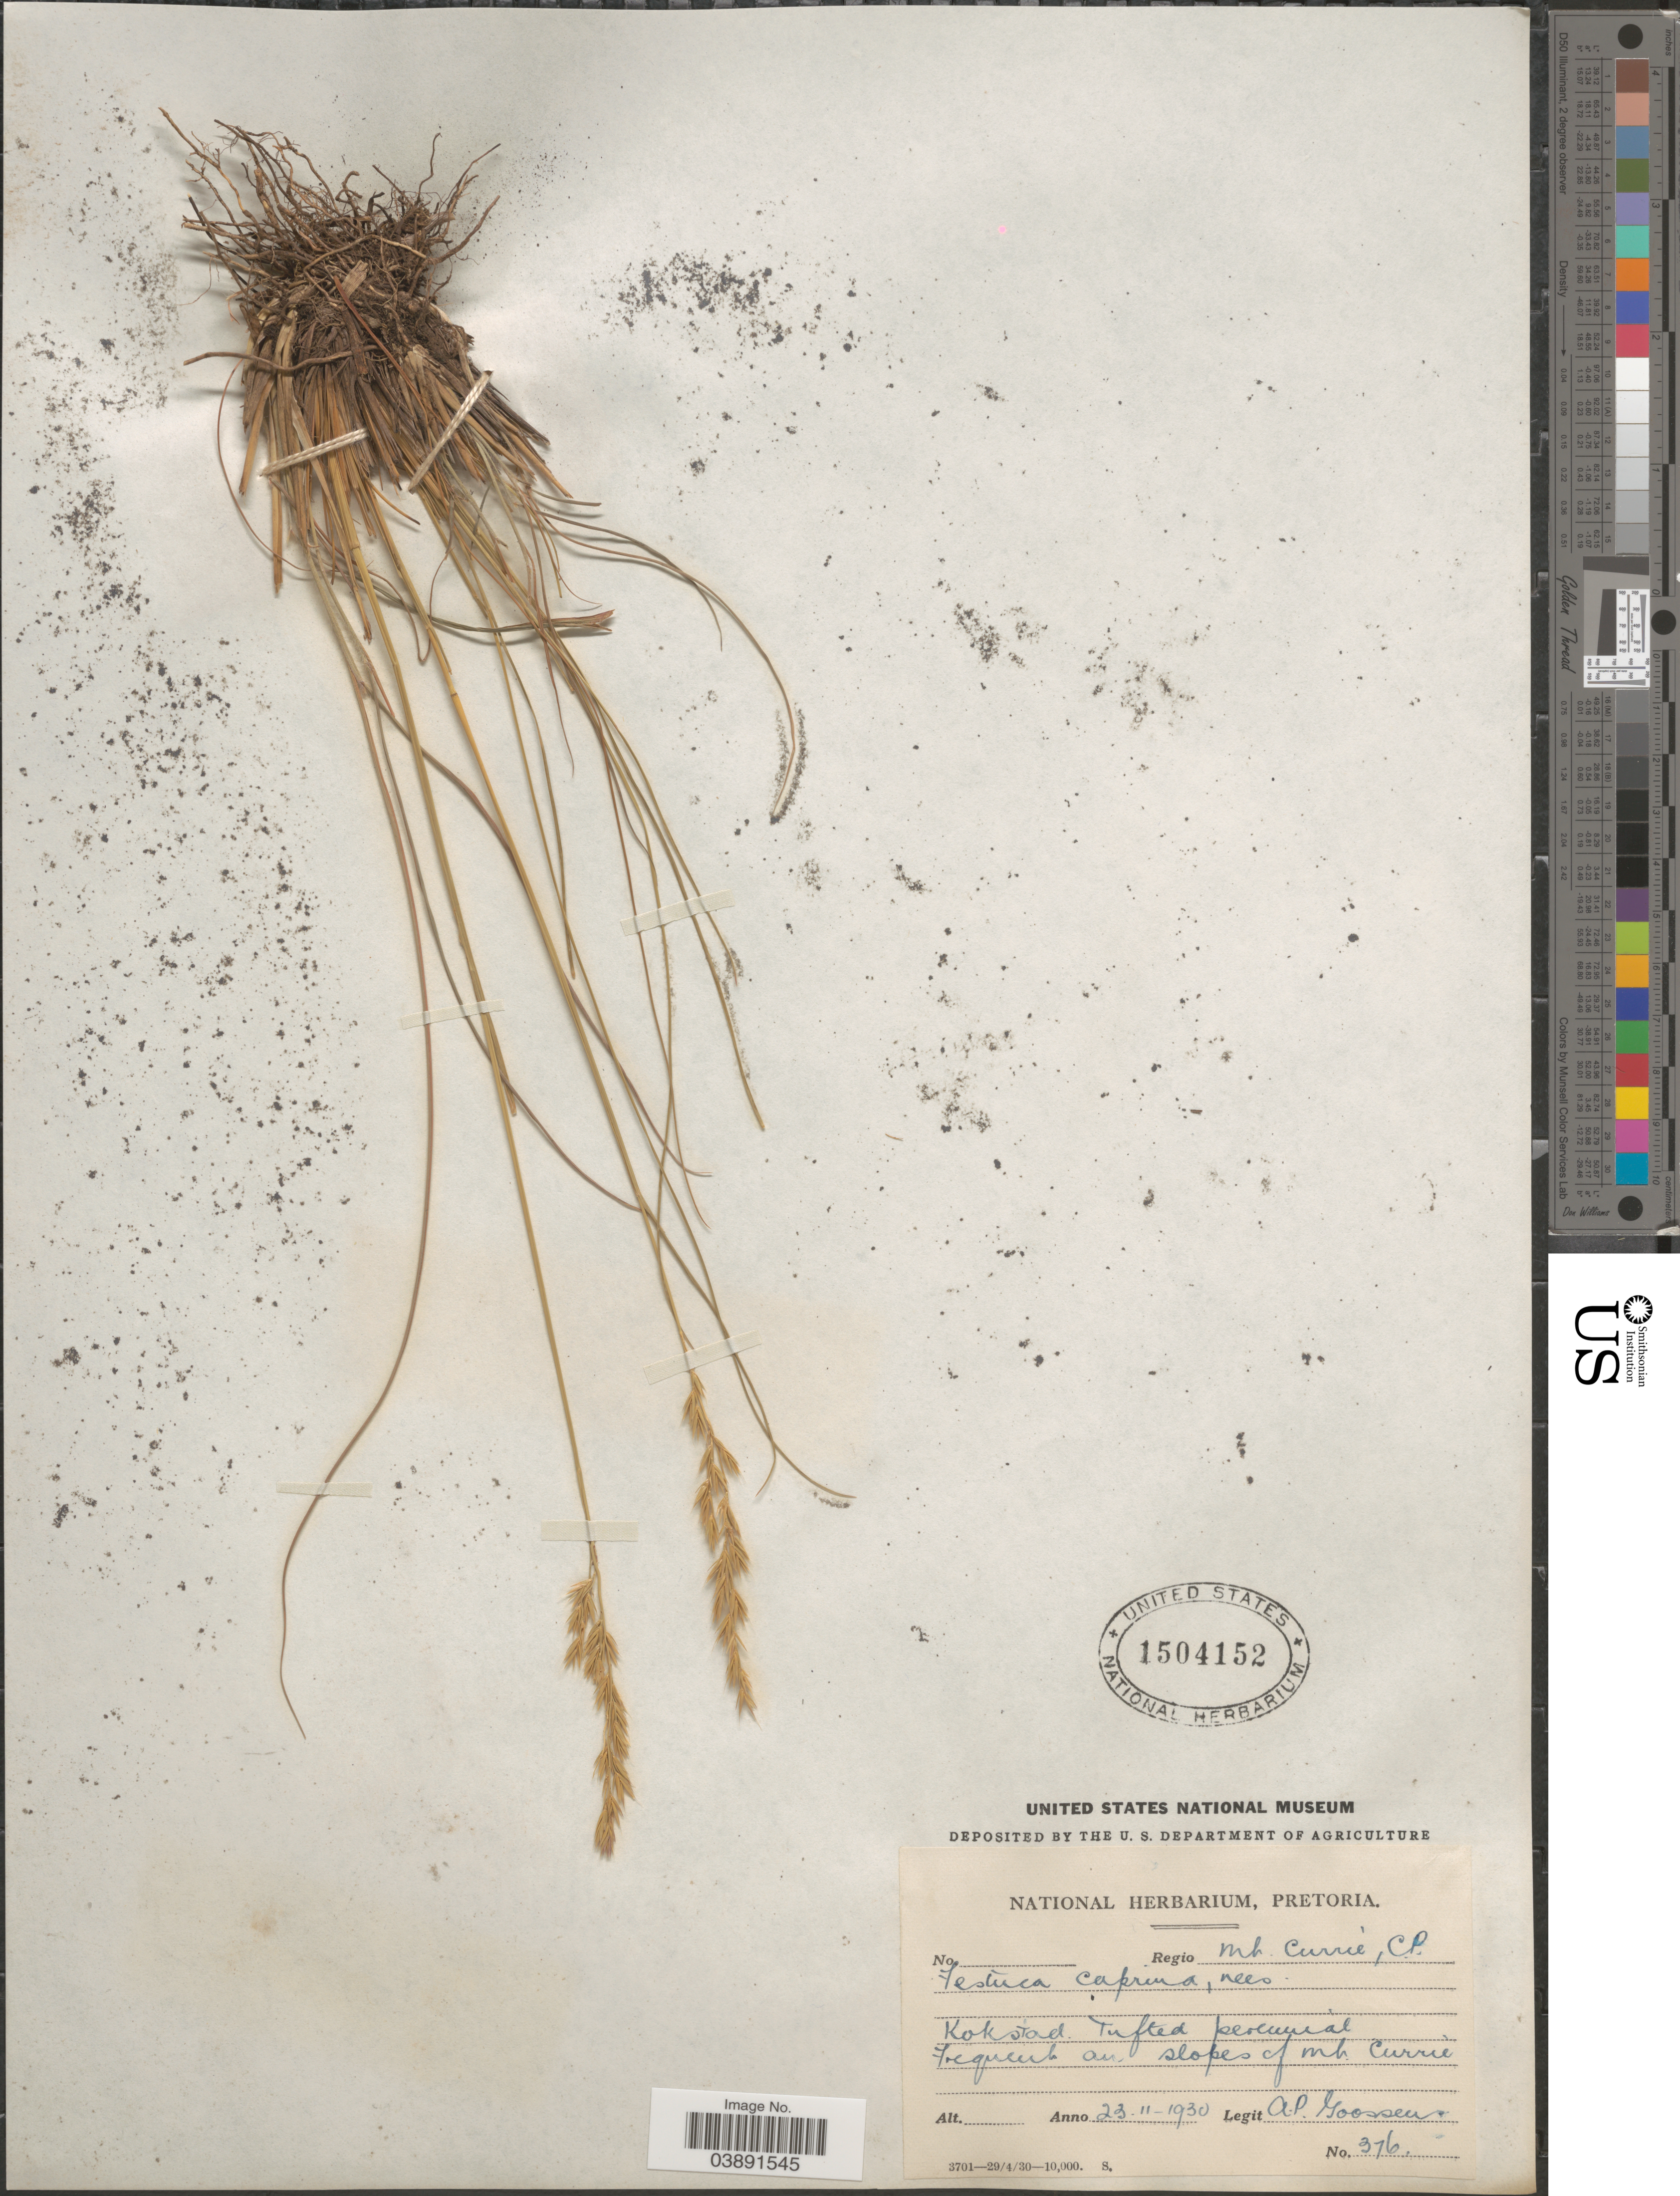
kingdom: Plantae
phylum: Tracheophyta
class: Liliopsida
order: Poales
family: Poaceae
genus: Festuca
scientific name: Festuca caprina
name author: Nees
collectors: A. P. G. Goossens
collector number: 376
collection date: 1930-11-23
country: South Africa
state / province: KwaZulu-Natal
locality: Regio Mt. Currie, C.P. Kokstad. On slopes of mt. Currie.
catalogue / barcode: US 1504152